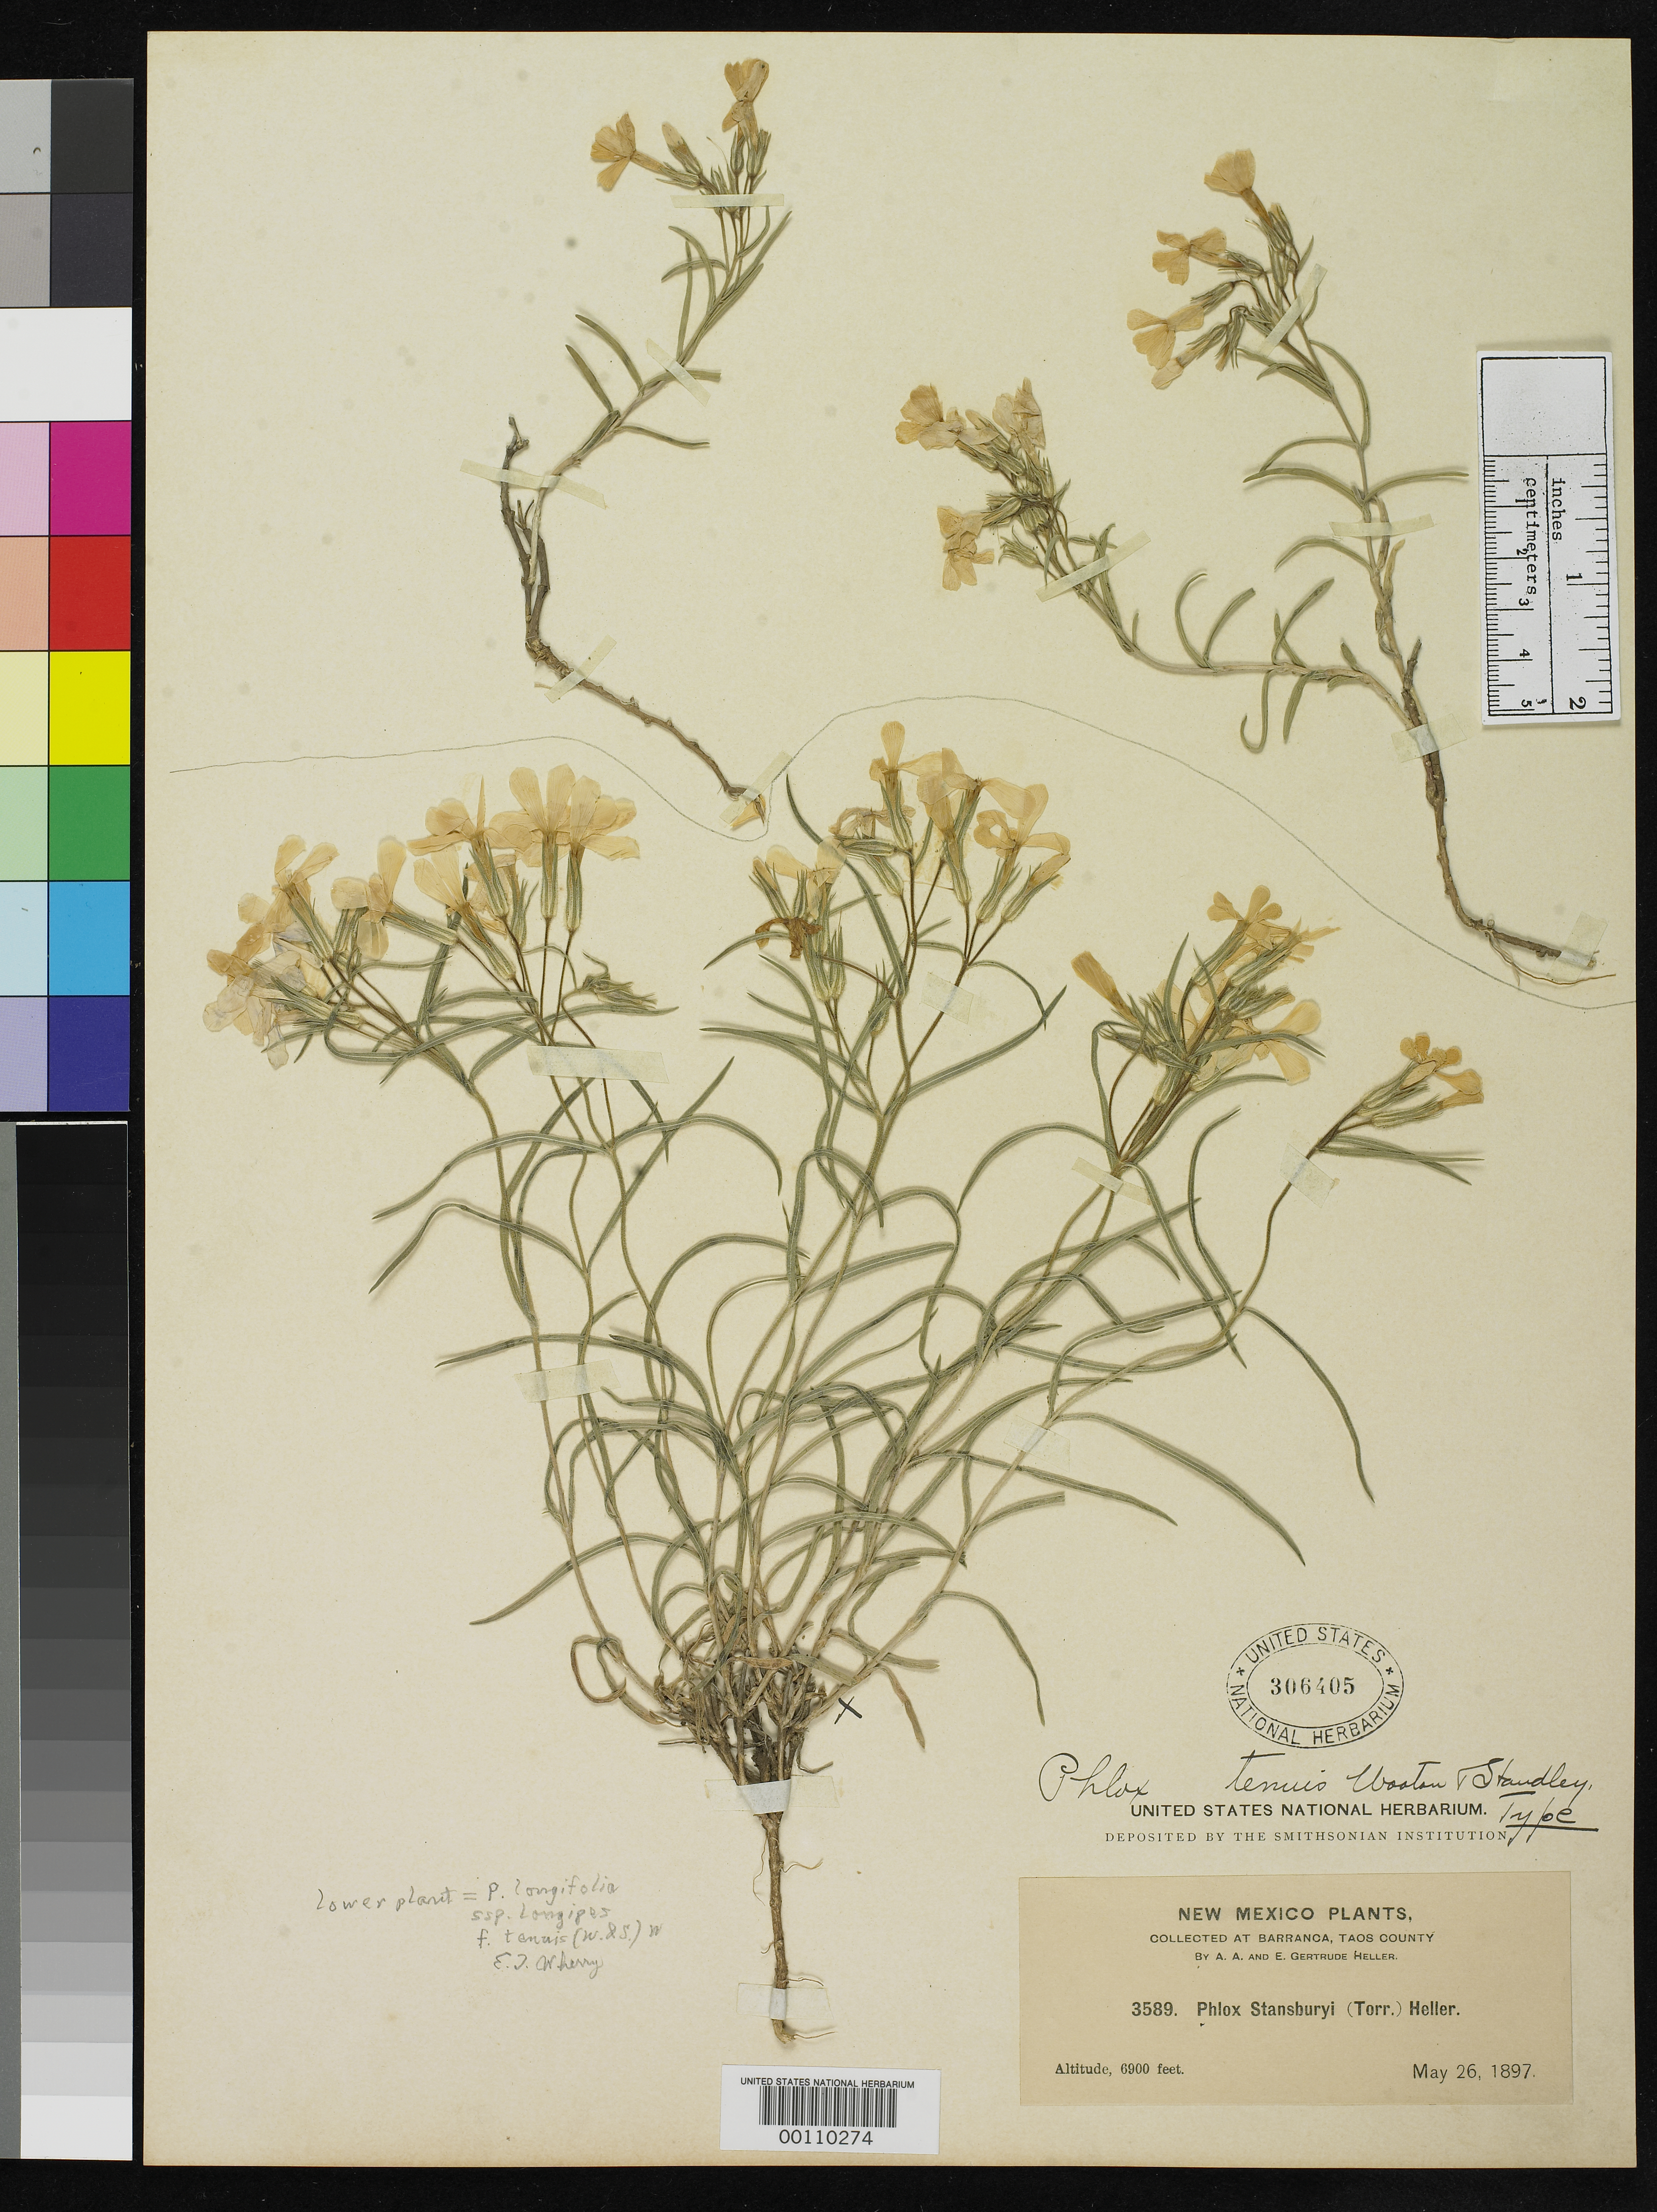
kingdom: Plantae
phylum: Tracheophyta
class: Magnoliopsida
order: Ericales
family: Polemoniaceae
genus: Phlox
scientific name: Phlox tenuis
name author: Wooton & Standl.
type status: Holotype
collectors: A. A. Heller & E. G. Heller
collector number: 3589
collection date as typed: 26 May 1897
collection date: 1897-05-26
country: United States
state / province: New Mexico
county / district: Taos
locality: Barranca.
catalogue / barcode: US 306405